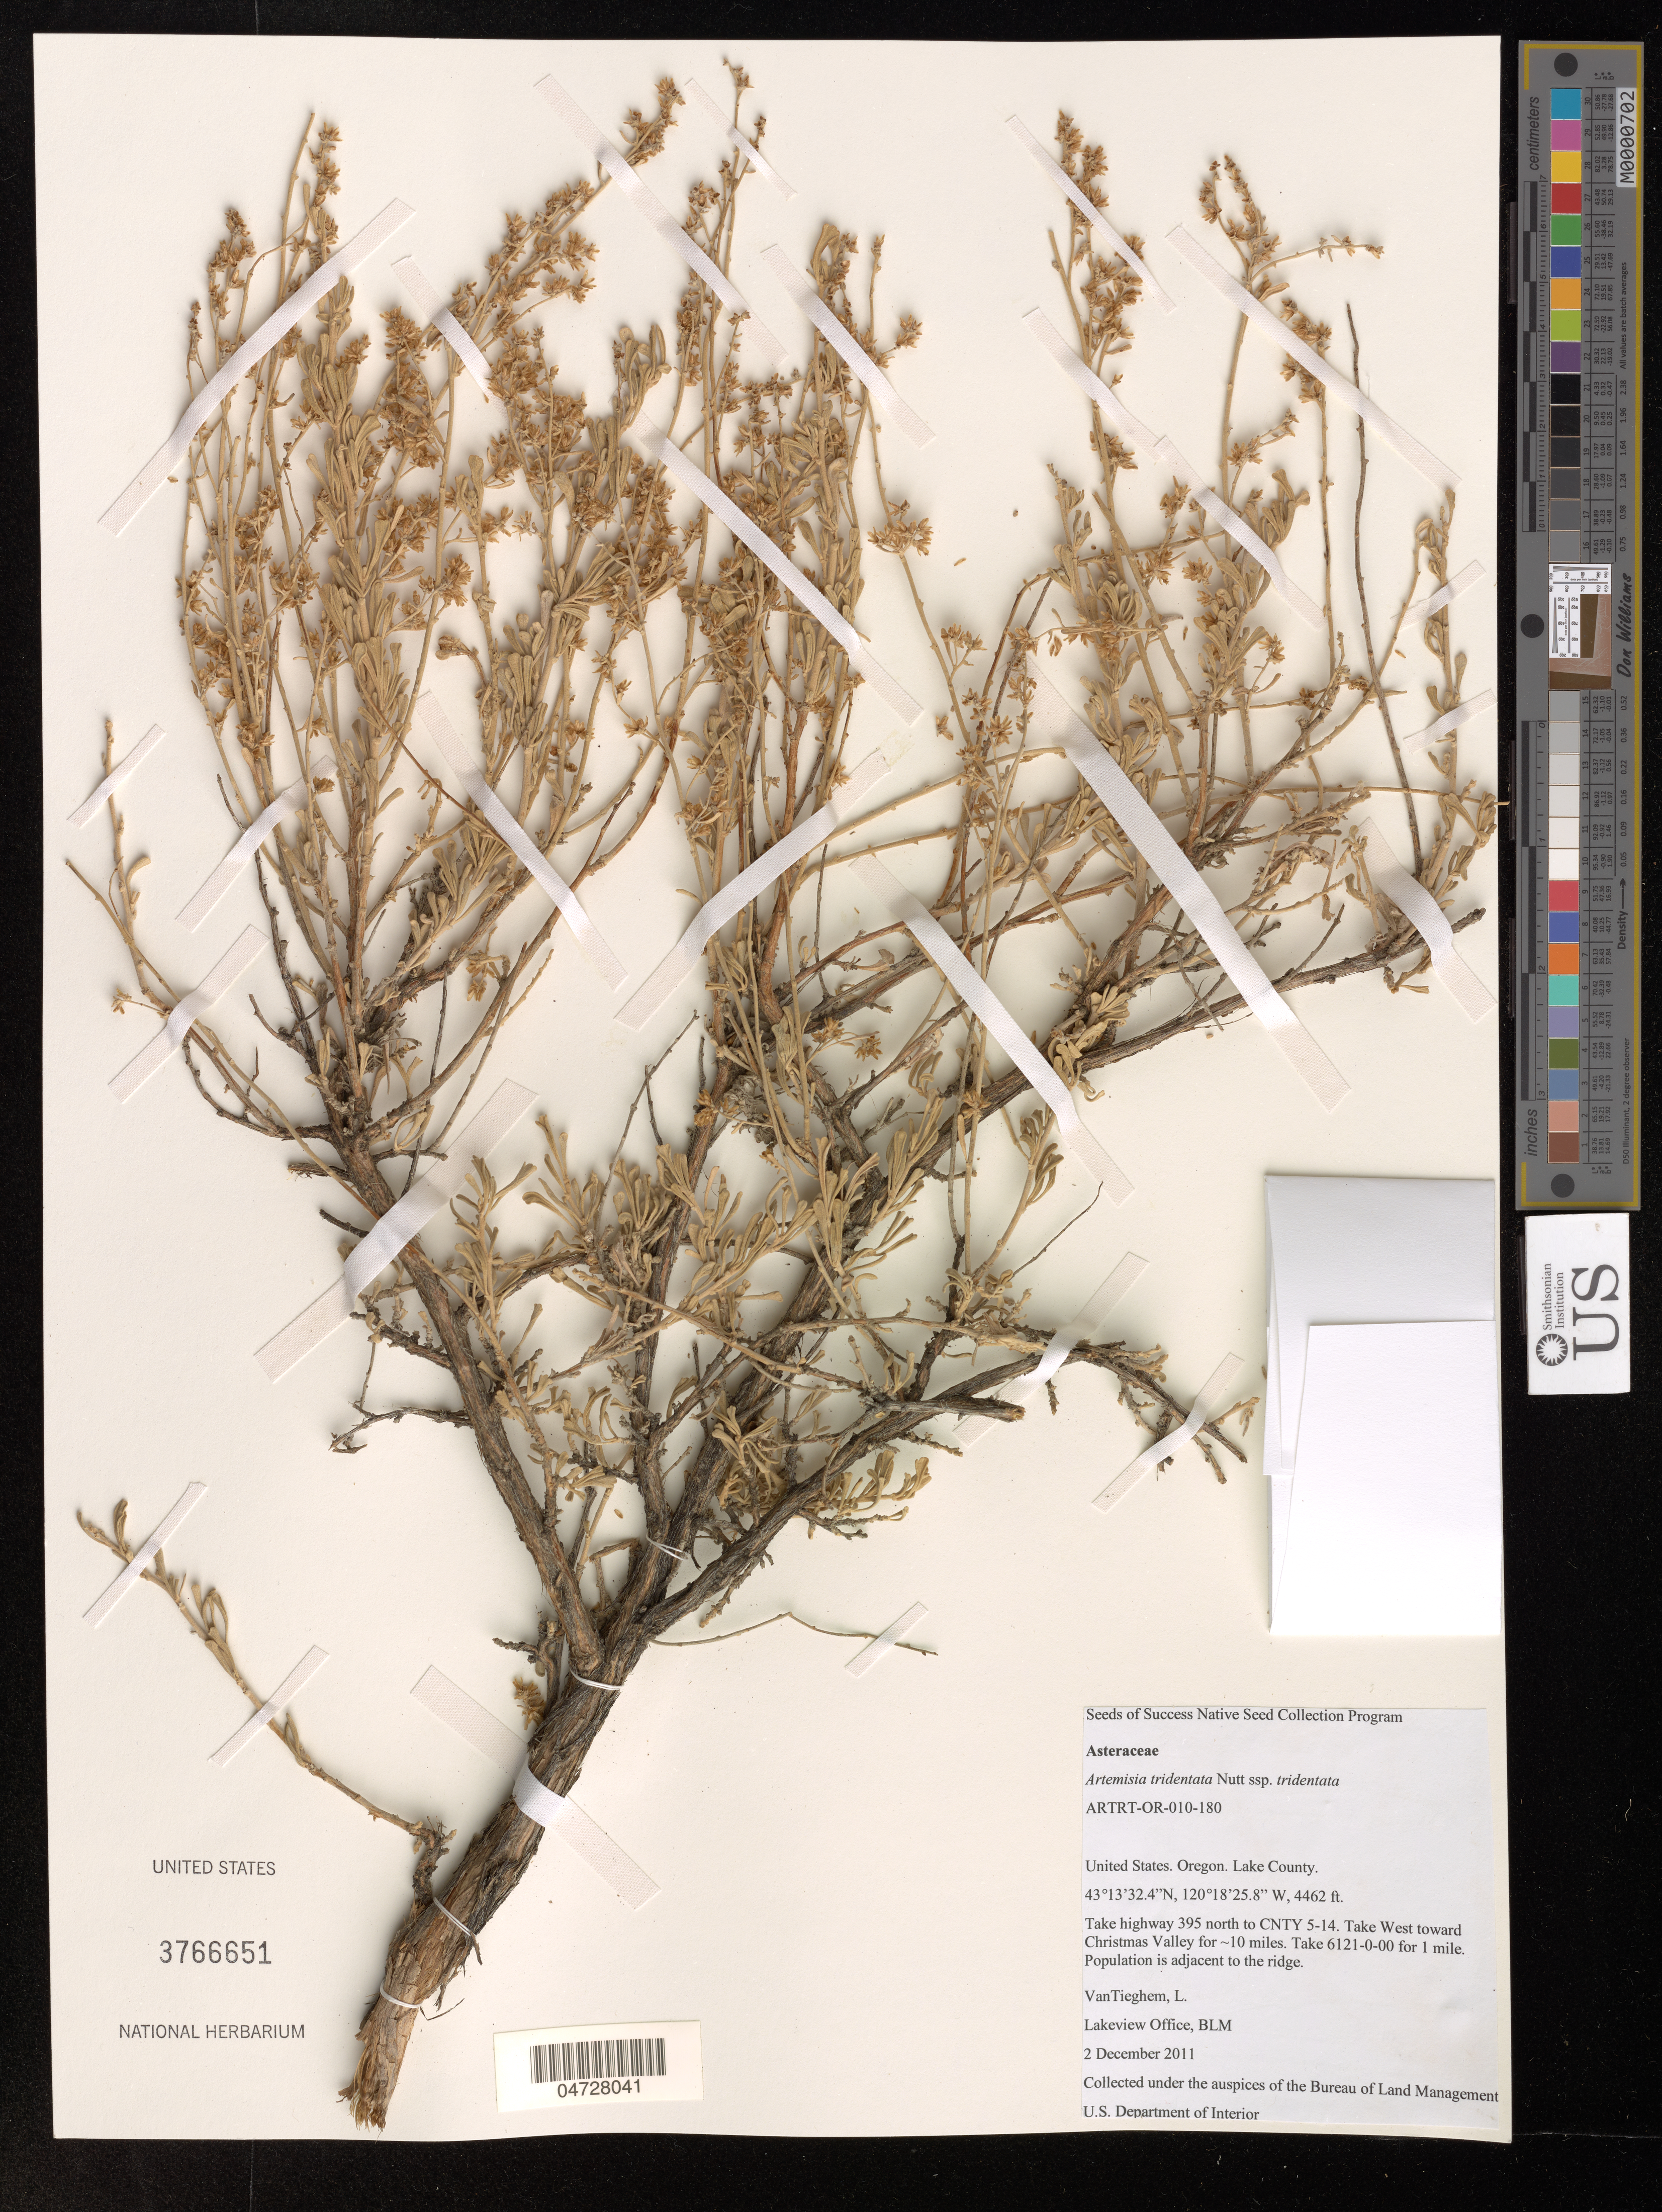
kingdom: Plantae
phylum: Tracheophyta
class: Magnoliopsida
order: Asterales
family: Asteraceae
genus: Artemisia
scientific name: Artemisia tridentata subsp. tridentata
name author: Nutt.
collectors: L. VanTieghem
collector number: ARTRT-OR-010-180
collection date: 2011-12-02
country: United States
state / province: Oregon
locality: Lake County.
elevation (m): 1360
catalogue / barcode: US 3766651